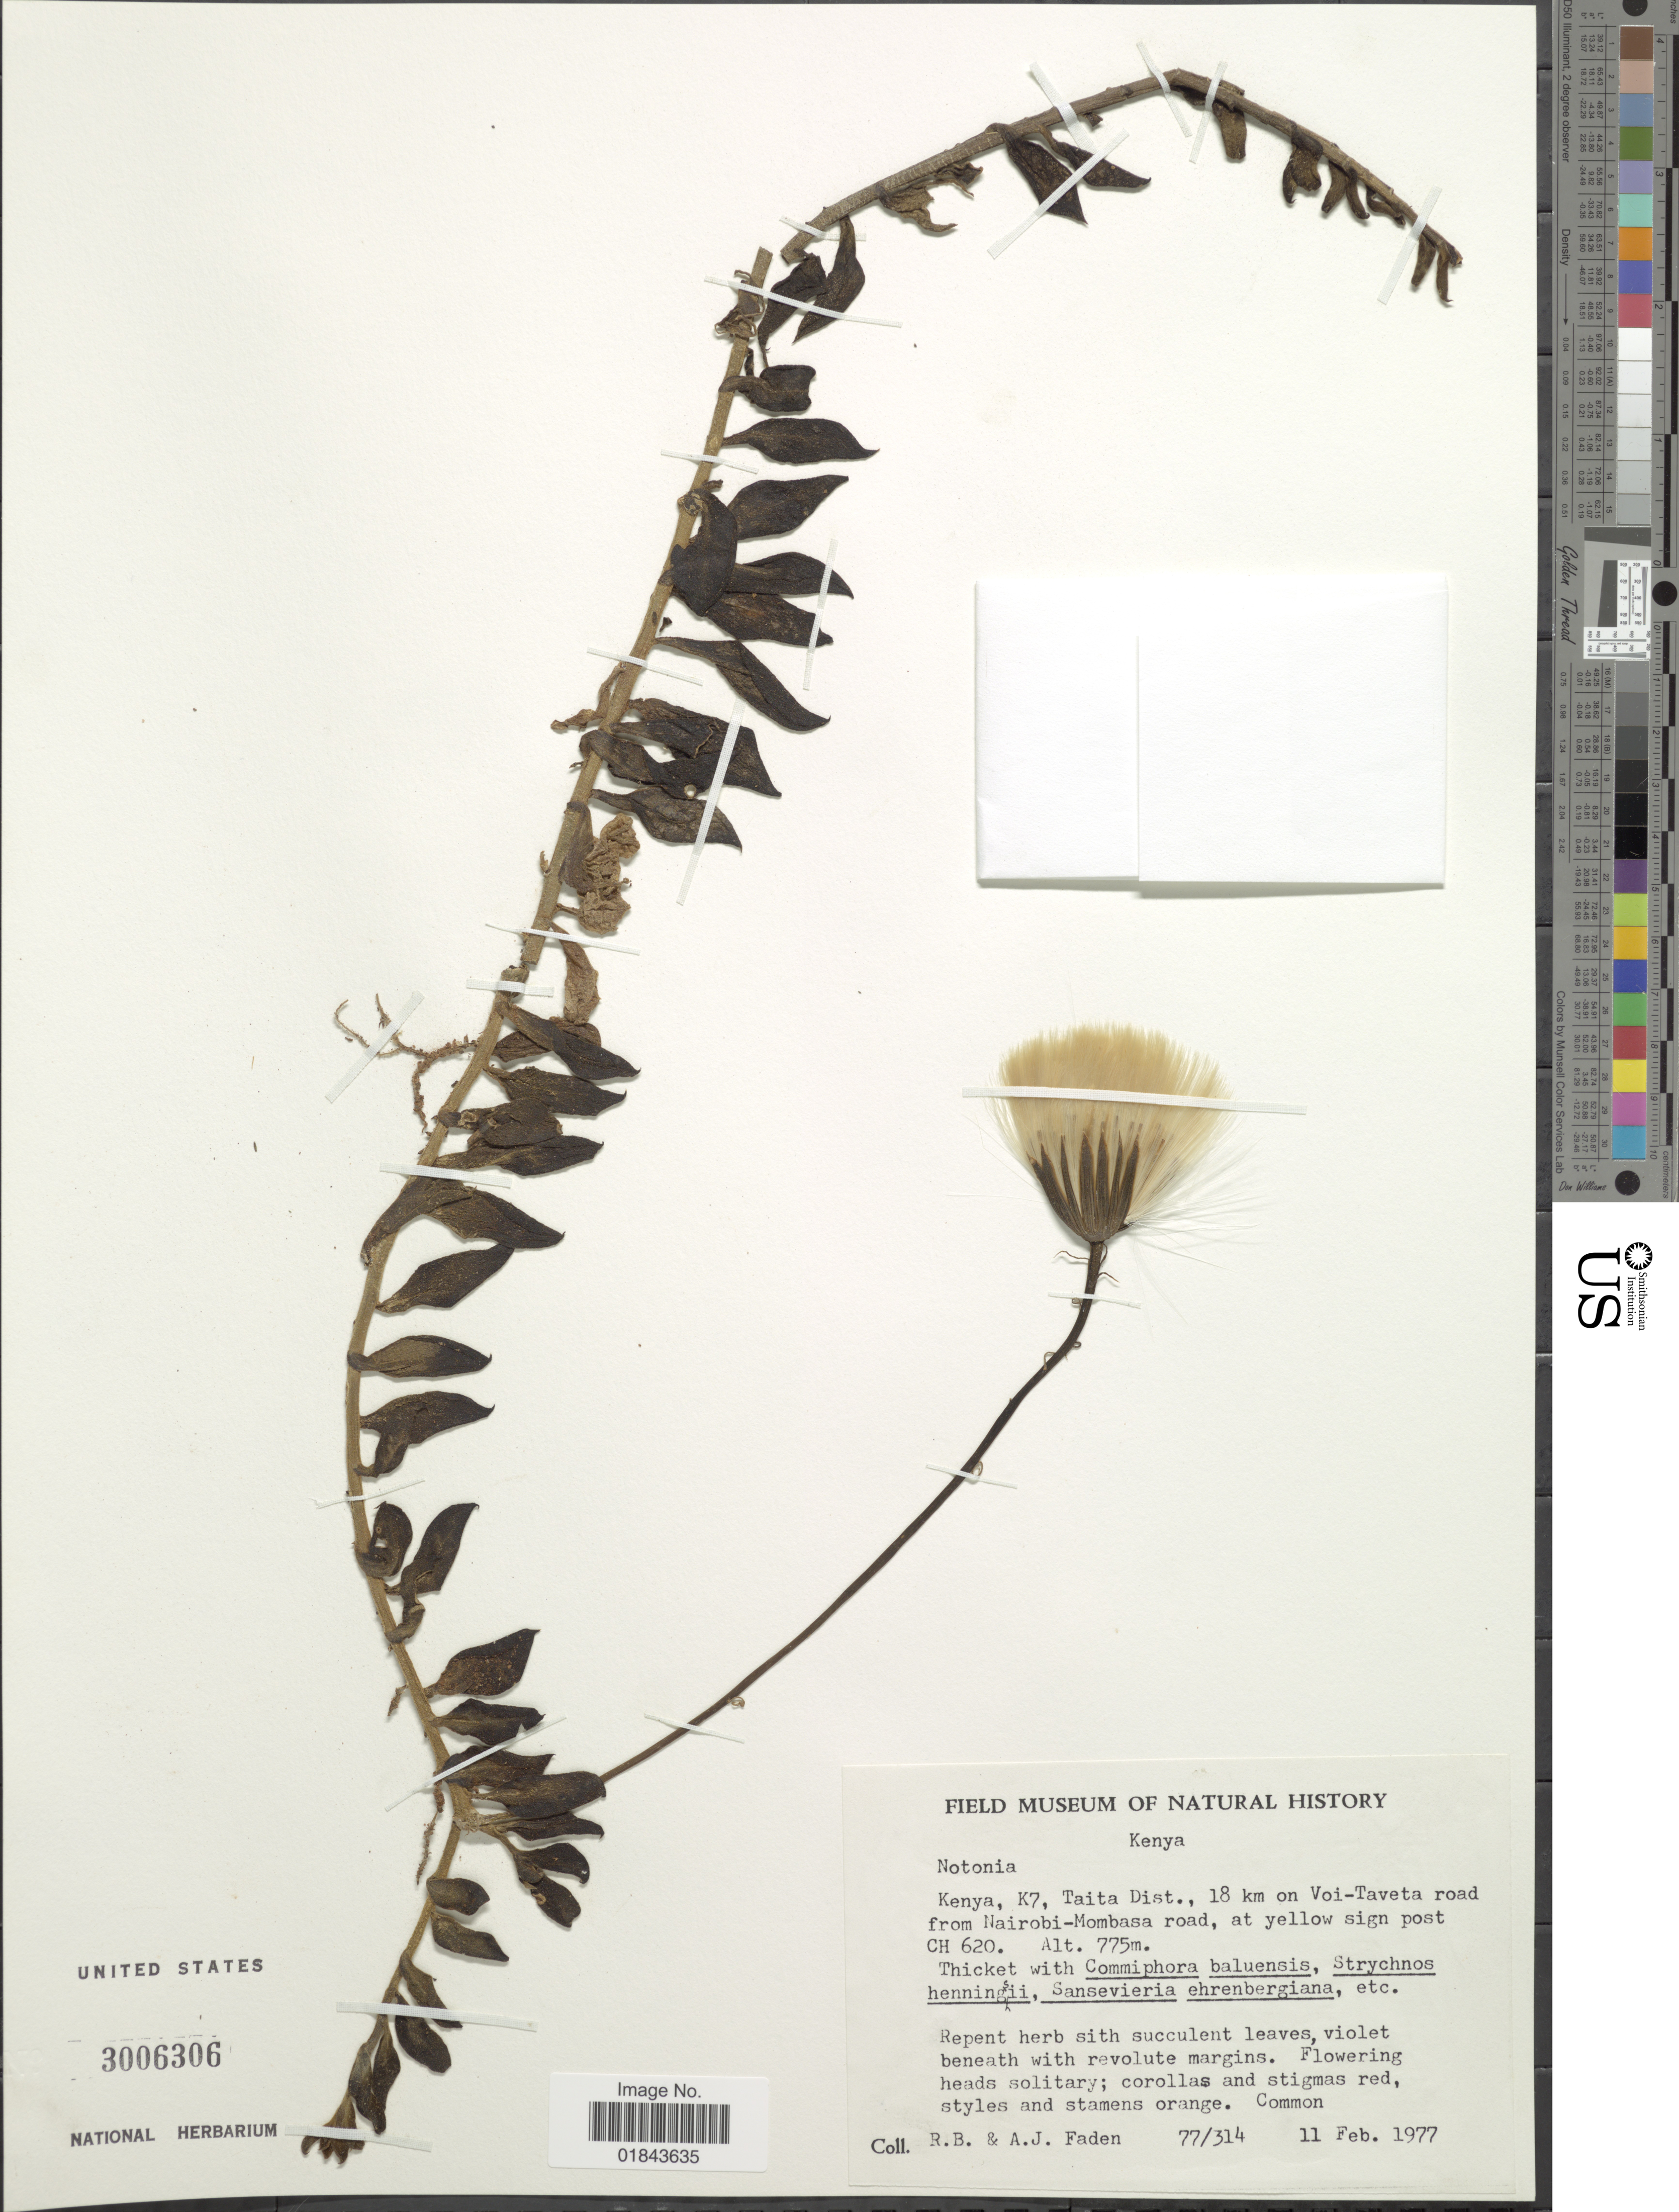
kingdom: Plantae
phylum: Tracheophyta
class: Magnoliopsida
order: Asterales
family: Asteraceae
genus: Notonia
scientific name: Notonia sp.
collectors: R. B. Faden & A. J. Faden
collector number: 77/314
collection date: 1977-02-11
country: Kenya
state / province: Taita Taveta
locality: Kenya, K7, Taita Dist., 18 km on Voi-Taveta road from Nairobi-Mombasa road, at yellow sign post CH 620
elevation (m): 775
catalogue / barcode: US 3006306